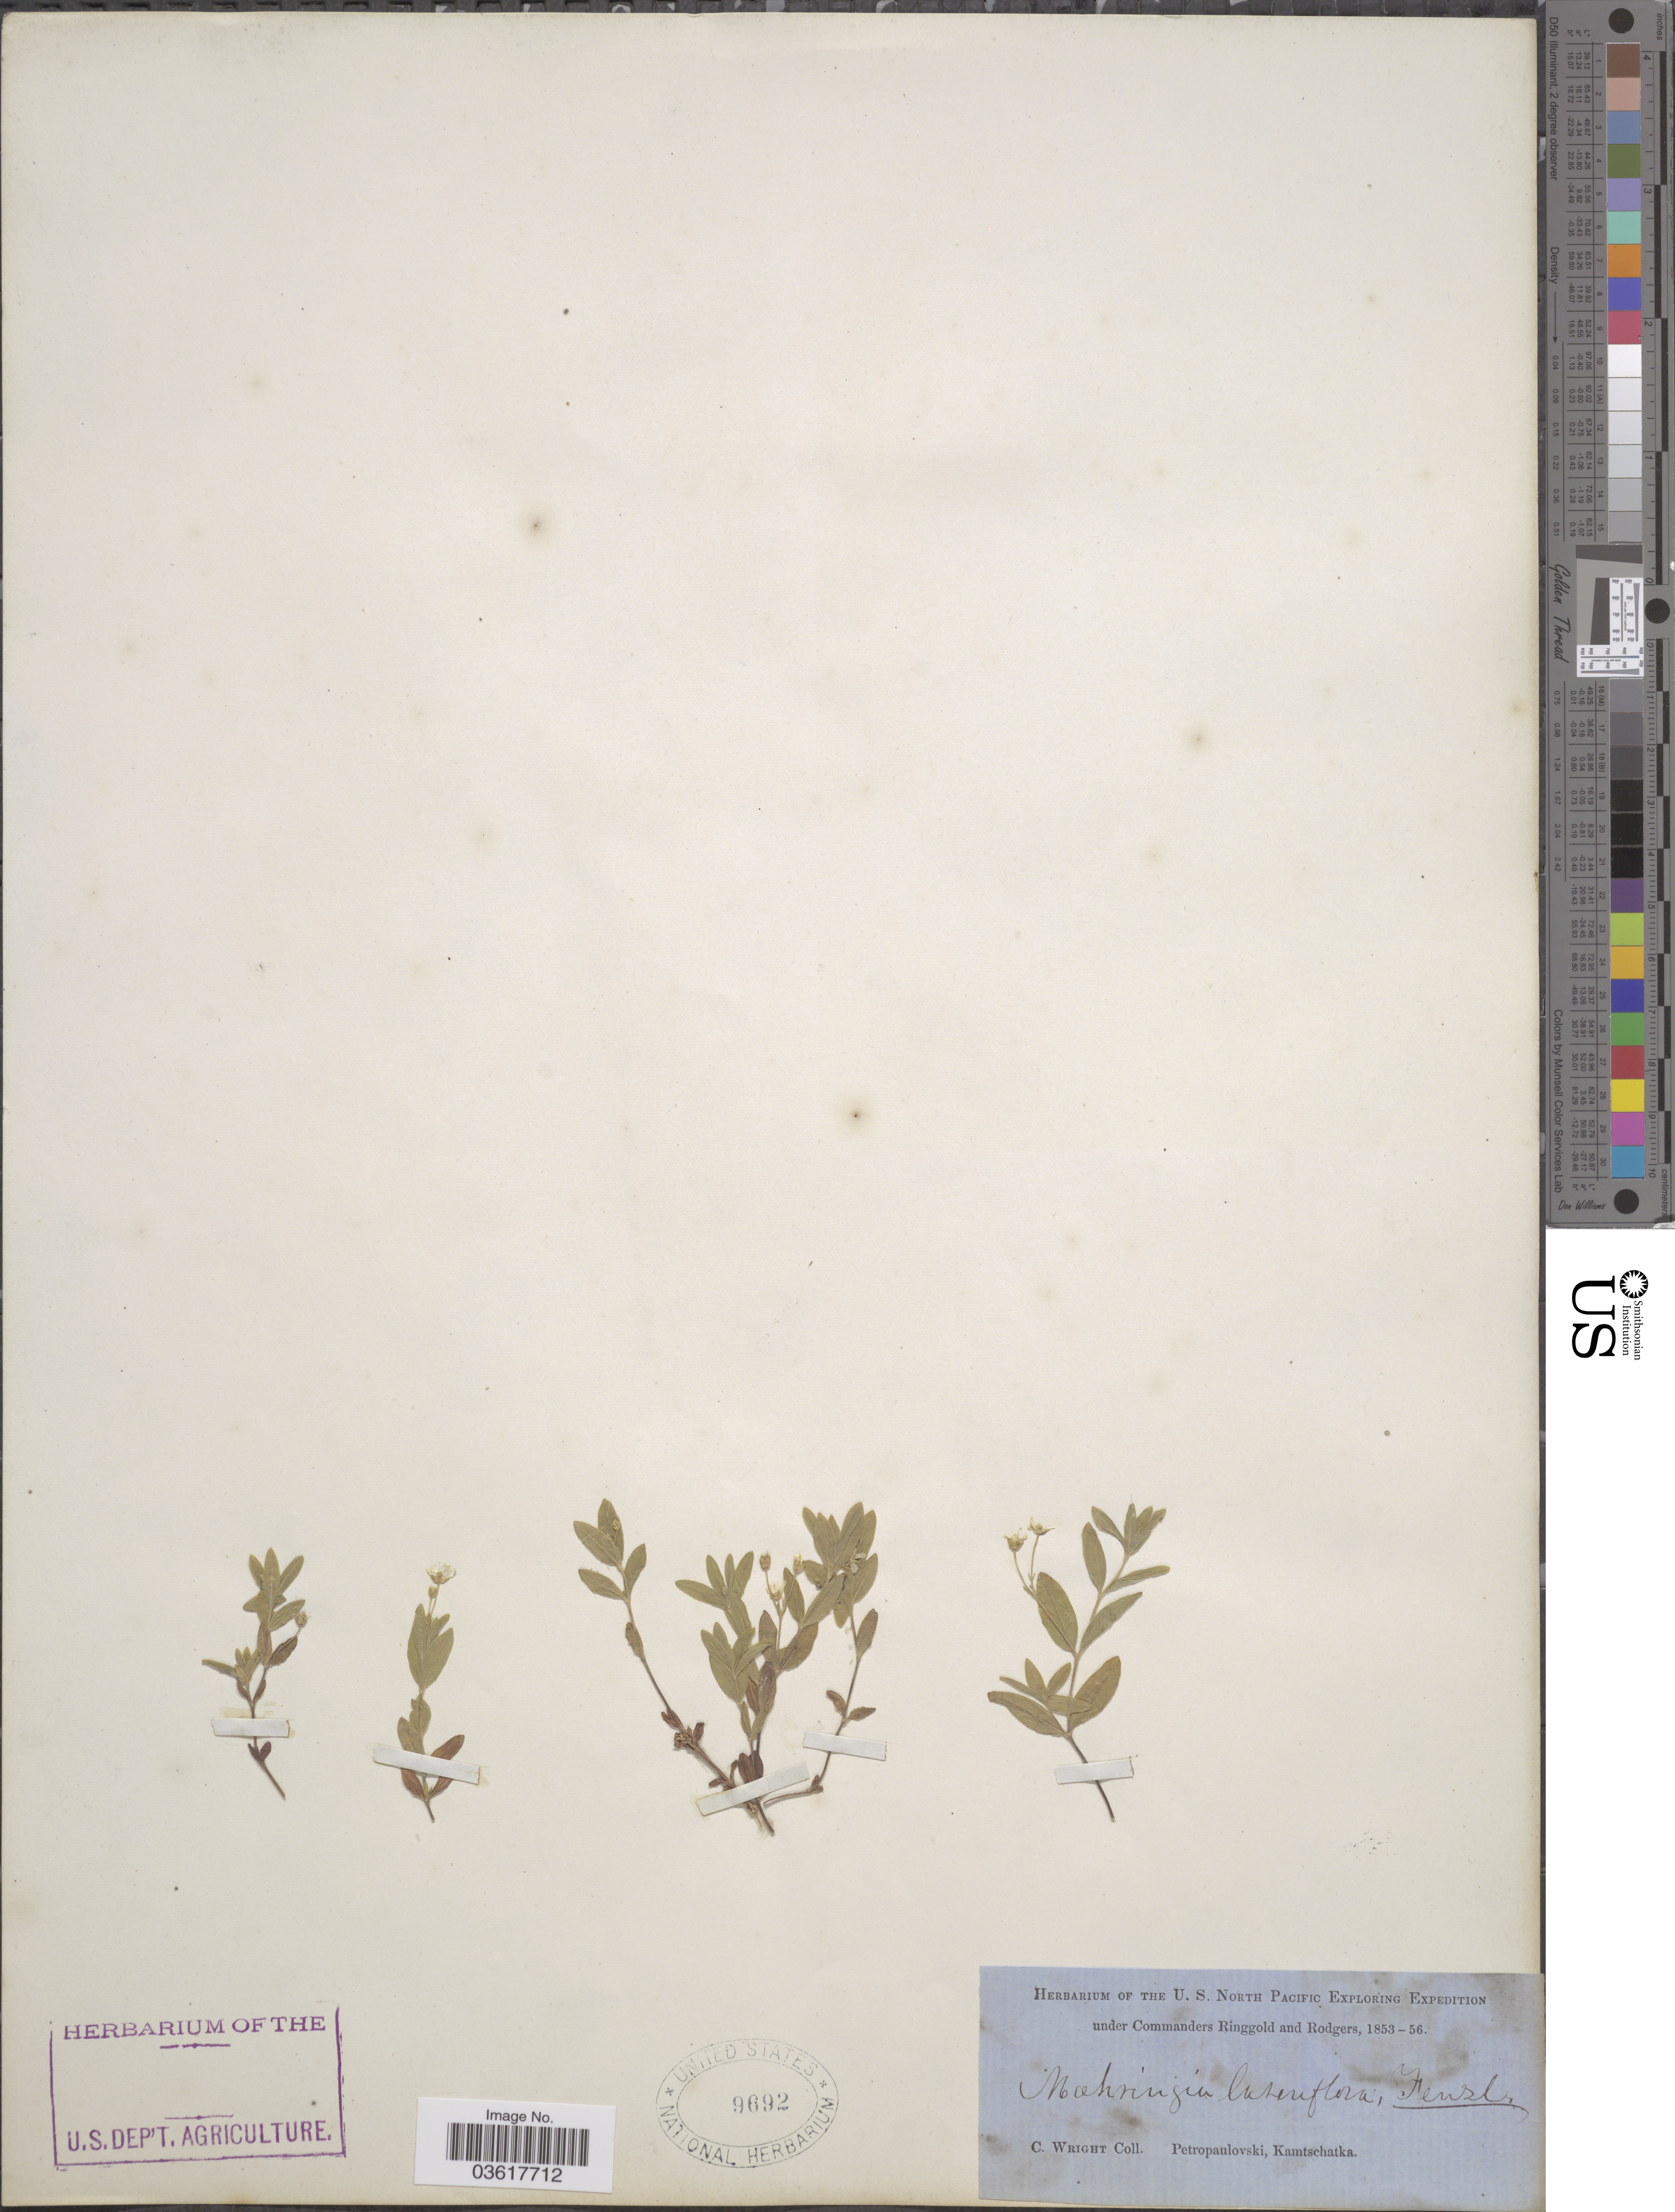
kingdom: Plantae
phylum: Tracheophyta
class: Magnoliopsida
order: Caryophyllales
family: Caryophyllaceae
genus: Moehringia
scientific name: Moehringia lateriflora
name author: (L.) Fenzl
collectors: C. Wright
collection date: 1853/1856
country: Russian Federation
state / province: Kamchatka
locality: Petropaulovski, Kamtschatka.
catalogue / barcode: US 9692